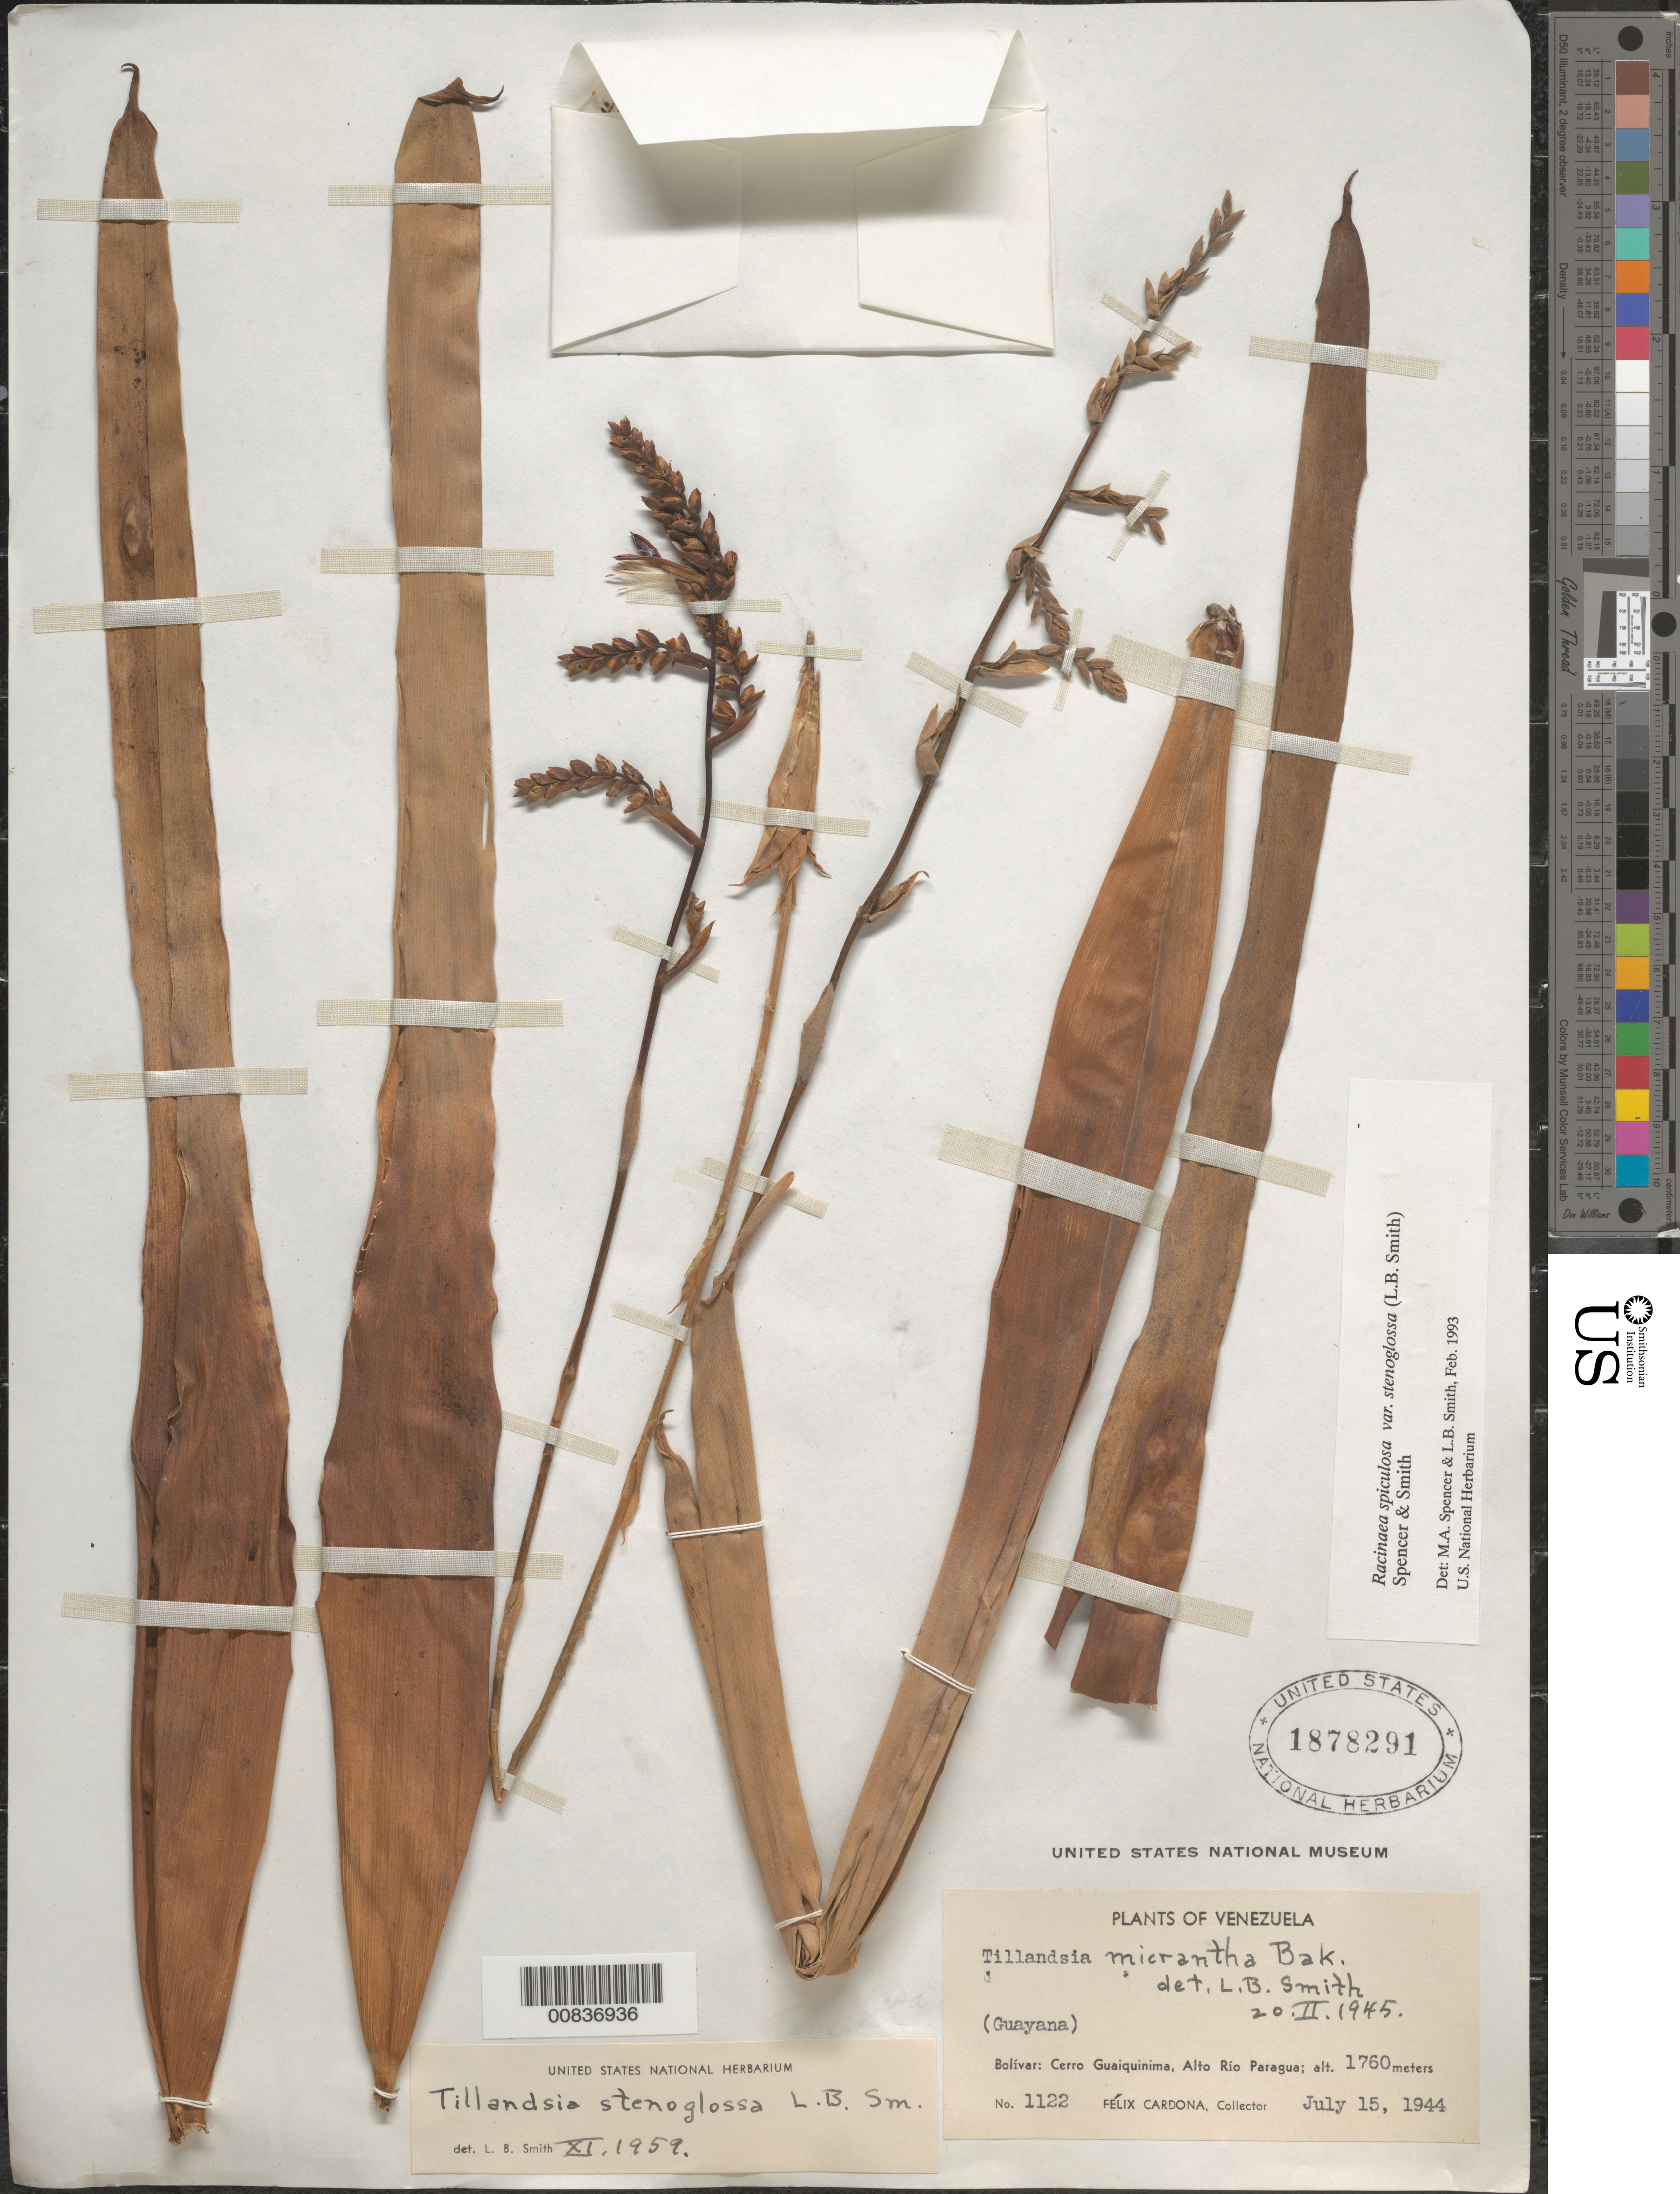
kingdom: Plantae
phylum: Tracheophyta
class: Liliopsida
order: Poales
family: Bromeliaceae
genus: Racinaea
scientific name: Racinaea spiculosa var. stenoglossa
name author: (L.B. Sm.) M.A. Spencer & L.B. Sm.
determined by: Spencer, M. A.; Smith, L. B.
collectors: F. Cardona Puig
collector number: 1122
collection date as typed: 15-Jul-44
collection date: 1944-07-15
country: Venezuela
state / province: Bolívar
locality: Alto Río Paragua, Cerro Guaiquinima (Guayana)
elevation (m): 1760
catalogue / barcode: US 1878291